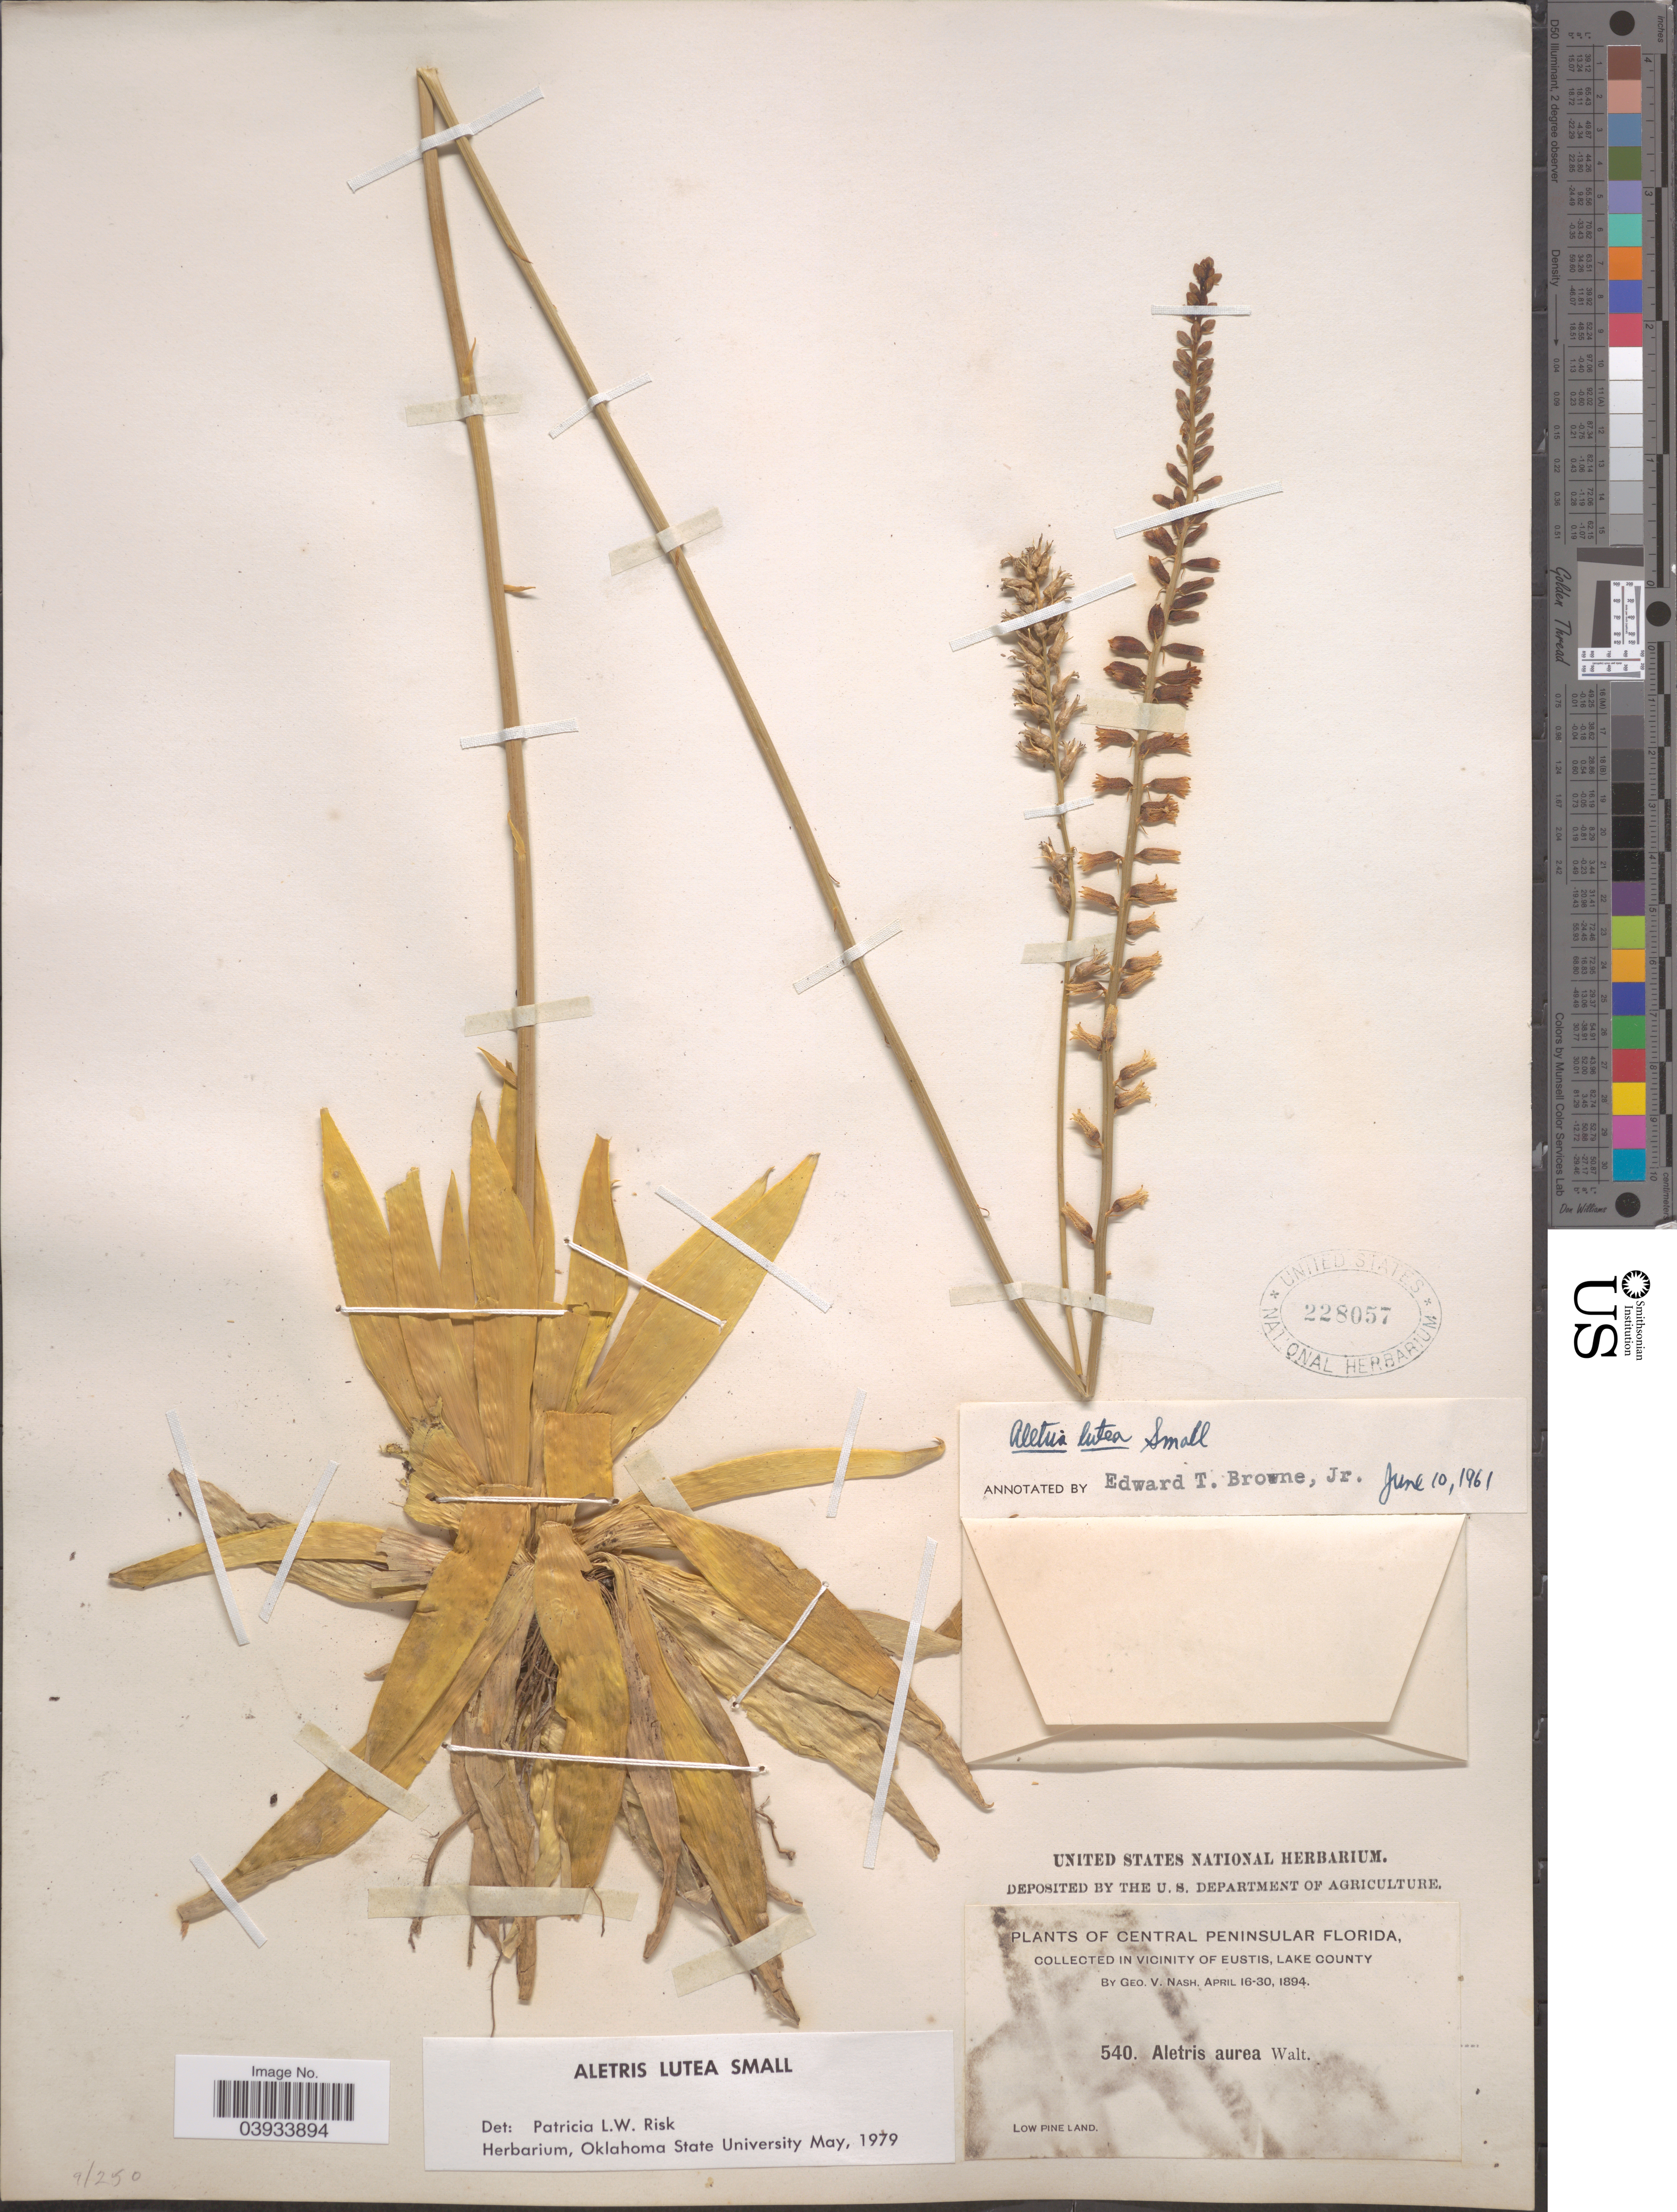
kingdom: Plantae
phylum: Tracheophyta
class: Liliopsida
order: Dioscoreales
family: Nartheciaceae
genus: Aletris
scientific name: Aletris lutea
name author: Small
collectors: G. V. Nash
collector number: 540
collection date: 1894-04-16/1894-04-30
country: United States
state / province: Florida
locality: Central Peninsular Florida. Vicinity of Eustis, Lake County. Low Pine Land.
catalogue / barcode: US 228057